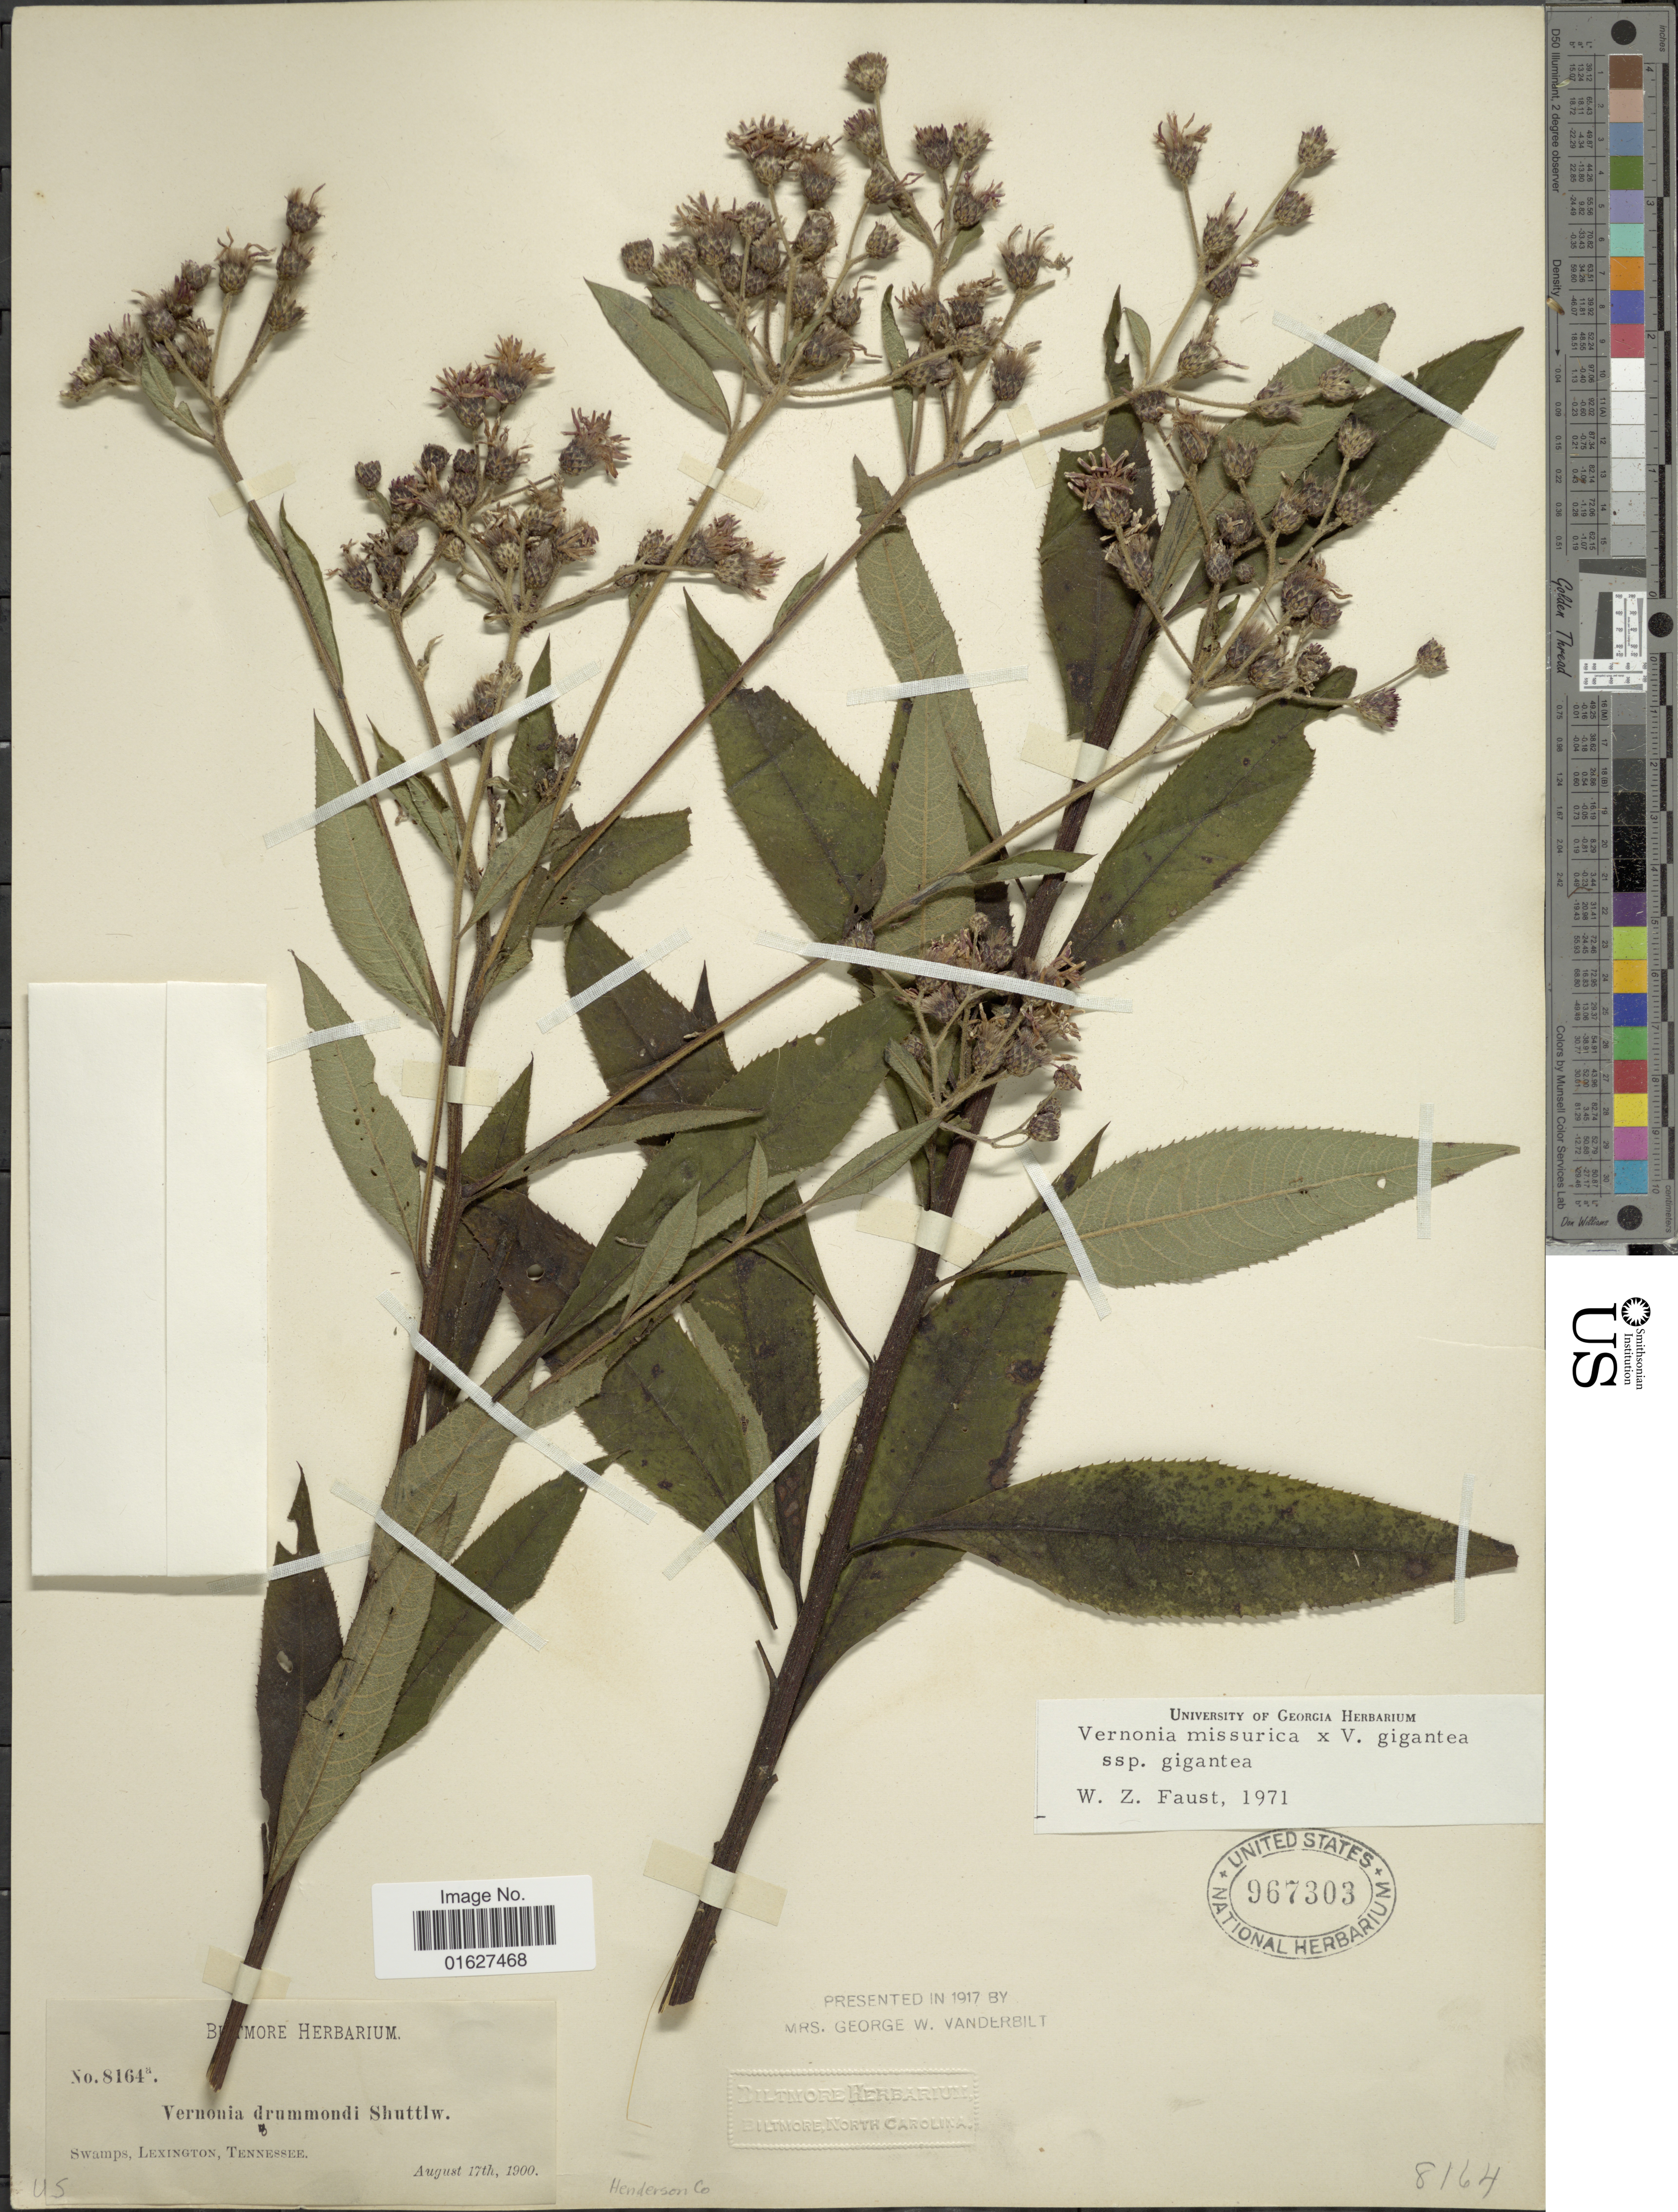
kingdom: Plantae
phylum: Tracheophyta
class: Magnoliopsida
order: Asterales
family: Asteraceae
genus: Vernonia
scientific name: Vernonia missurica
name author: Raf.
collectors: ex herb. Biltmore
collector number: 8164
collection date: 1900-08-17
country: United States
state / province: Tennessee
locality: Swamps, Lexington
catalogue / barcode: US 967303